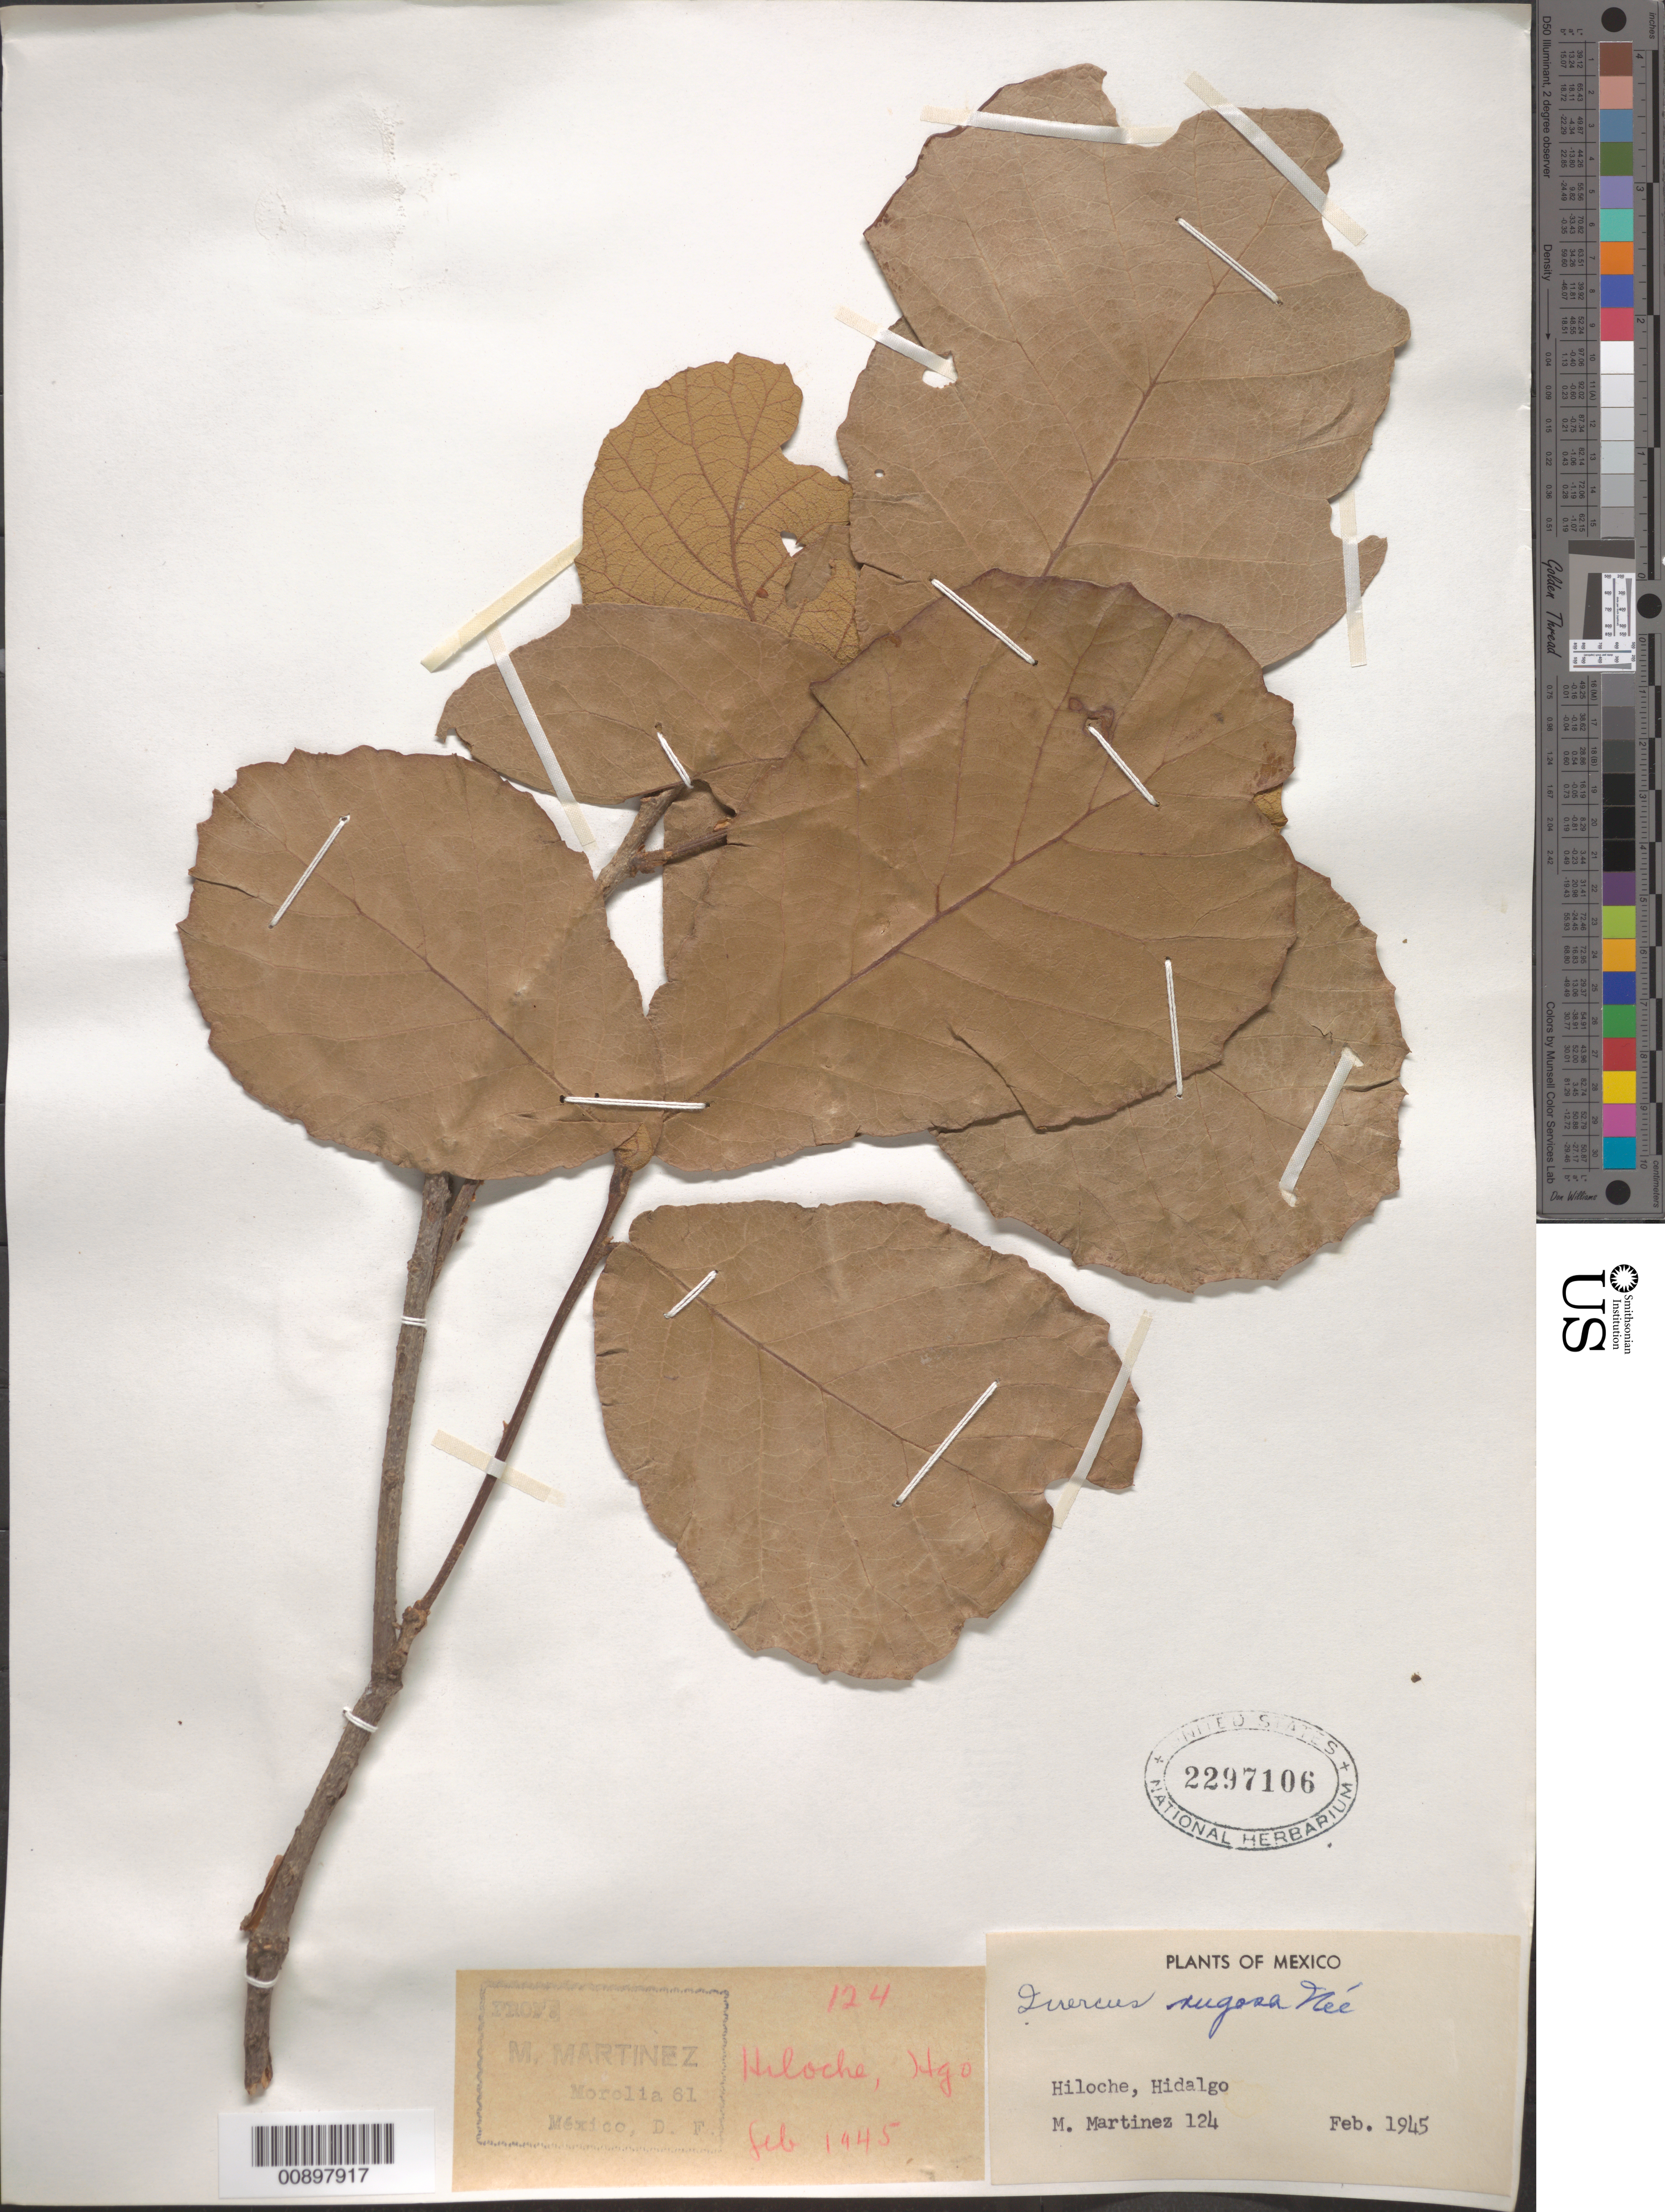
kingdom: Plantae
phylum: Tracheophyta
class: Magnoliopsida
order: Fagales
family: Fagaceae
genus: Quercus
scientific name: Quercus rugosa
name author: Née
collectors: M. Martinez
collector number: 124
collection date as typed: Feb 1945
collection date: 1945-02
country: Mexico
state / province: Hidalgo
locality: Hiloche, Hidalgo.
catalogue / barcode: US 2297106